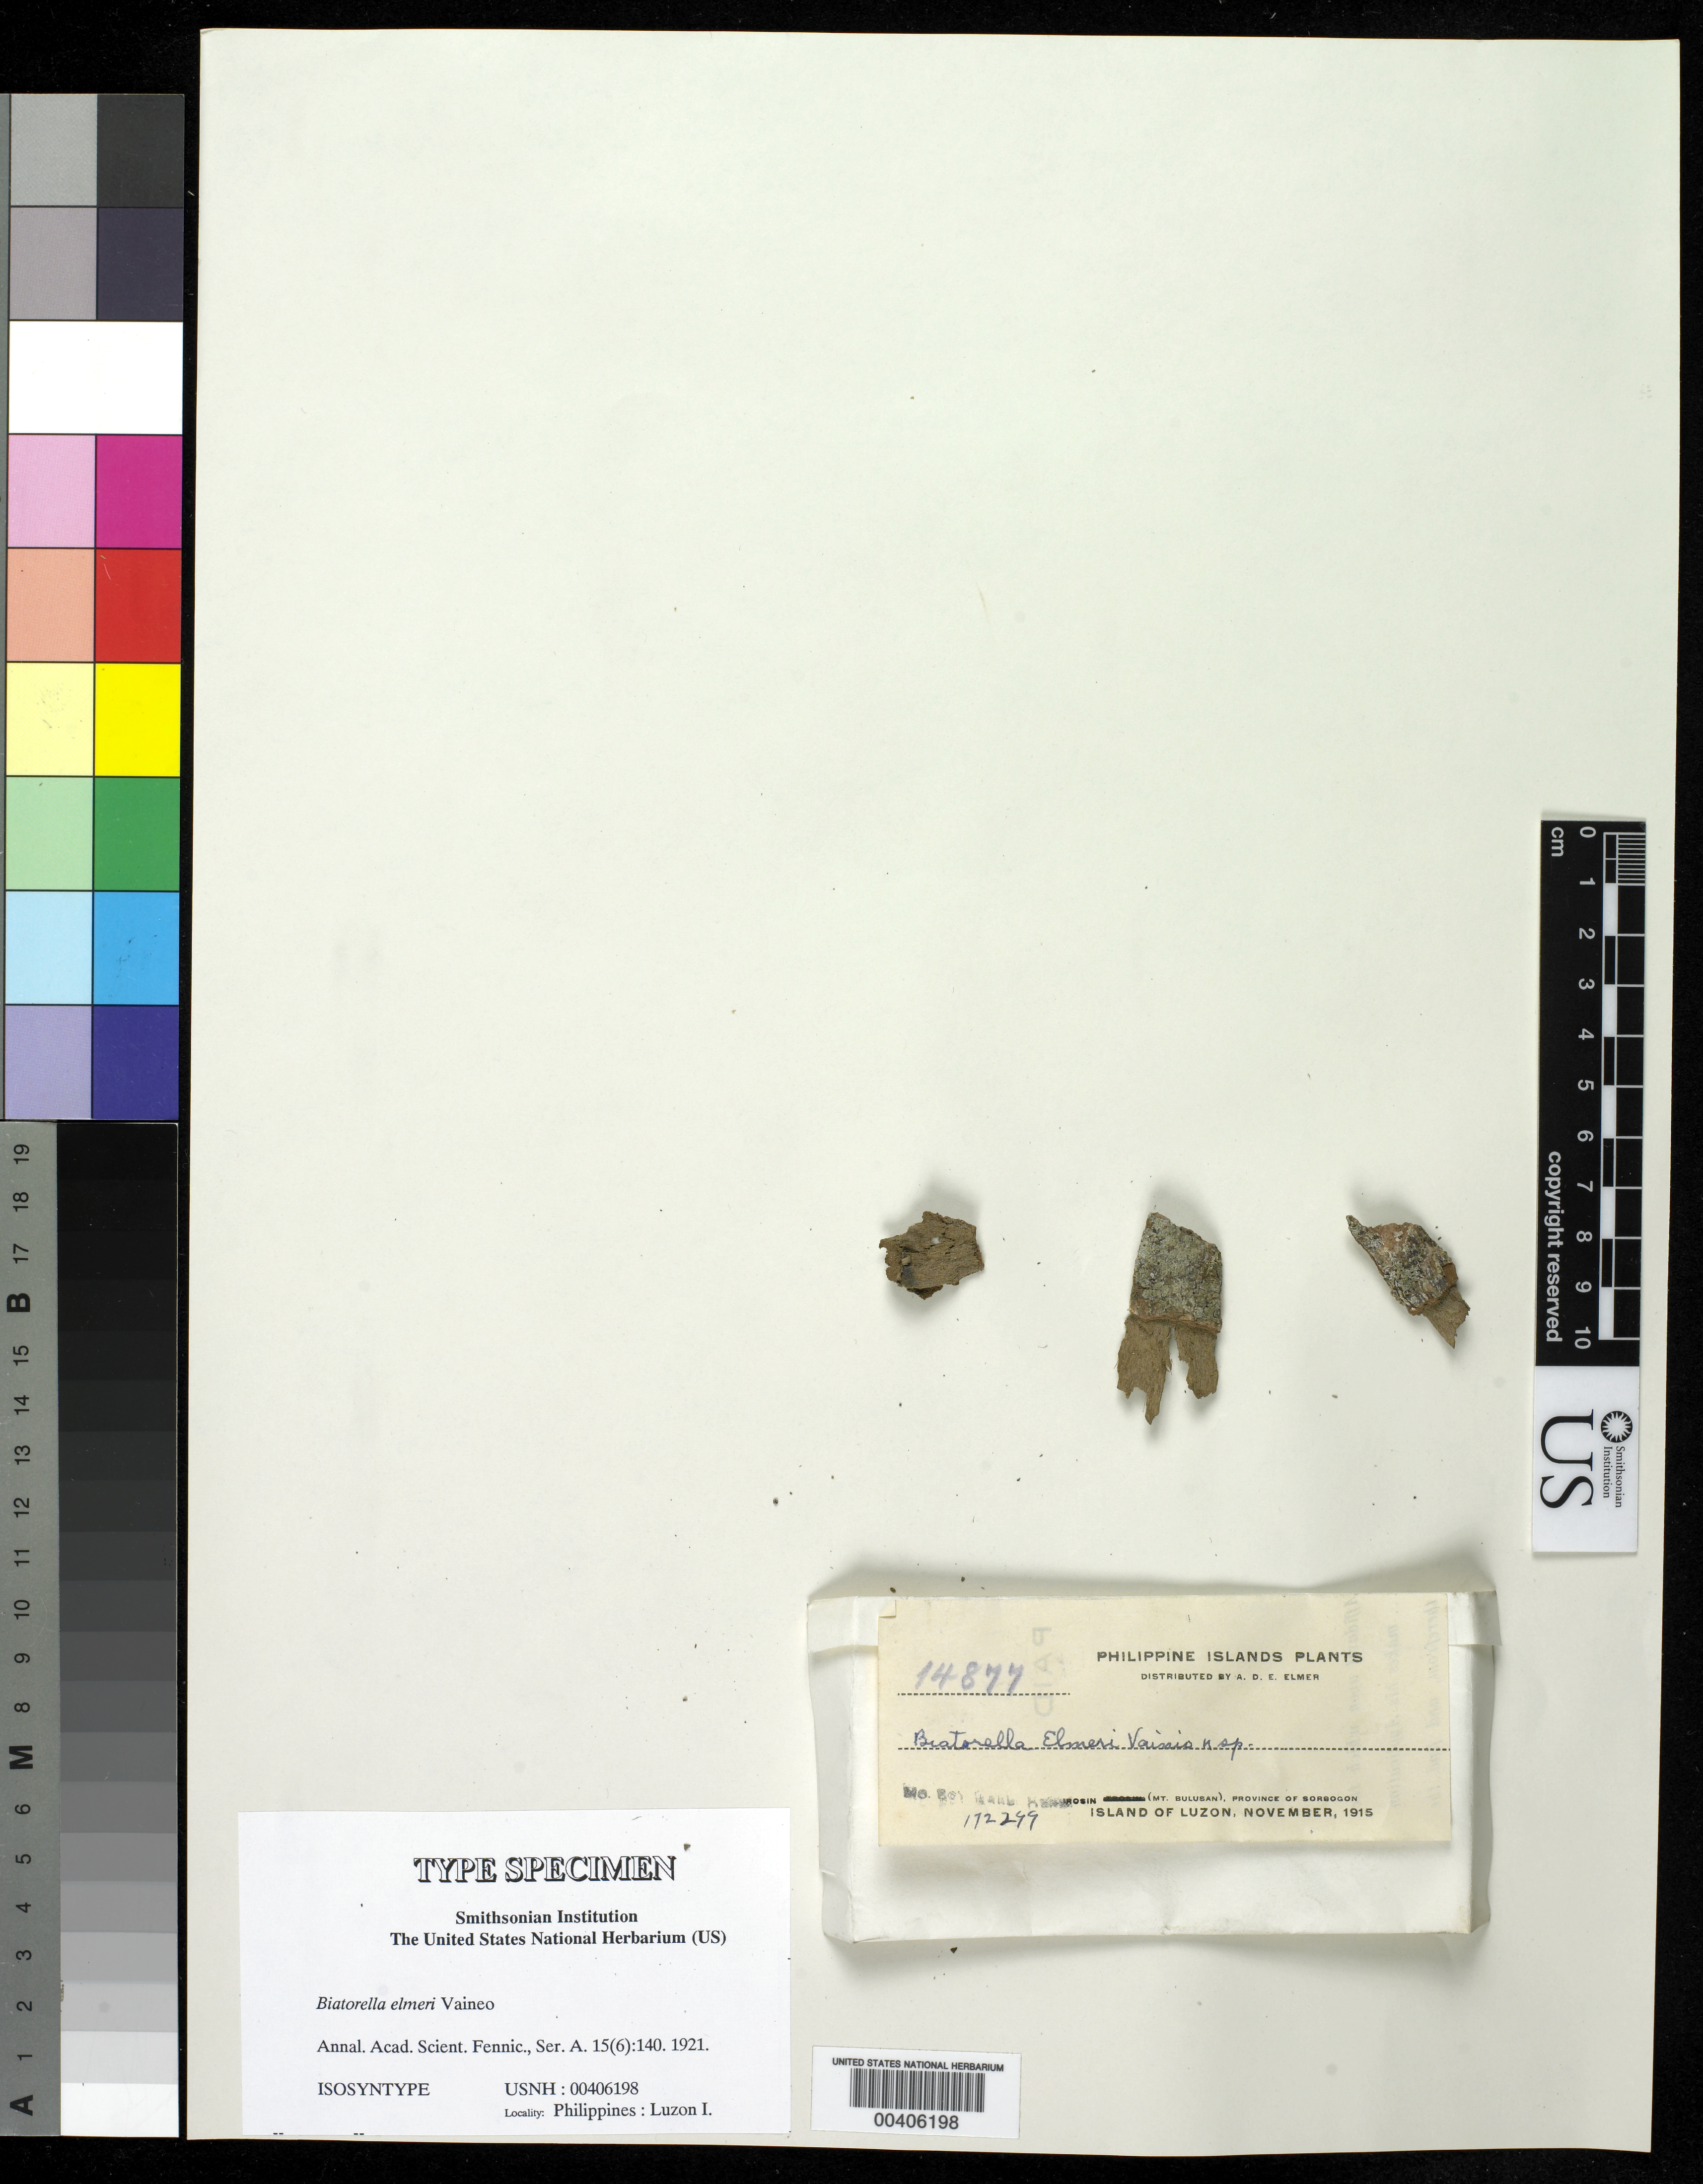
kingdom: Fungi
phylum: Ascomycota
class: Lecanoromycetes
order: Lecanorales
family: Biatorellaceae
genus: Biatorella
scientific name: Biatorella elmeri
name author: Vain.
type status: Isosyntype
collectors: A. D. E. Elmer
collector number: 14877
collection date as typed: Nov 1915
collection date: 1915-11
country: Philippines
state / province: Bicol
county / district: Sorsogon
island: Luzon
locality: Irosin (Mt. Bulusan), Province of Sorsogon, Island of Luzon